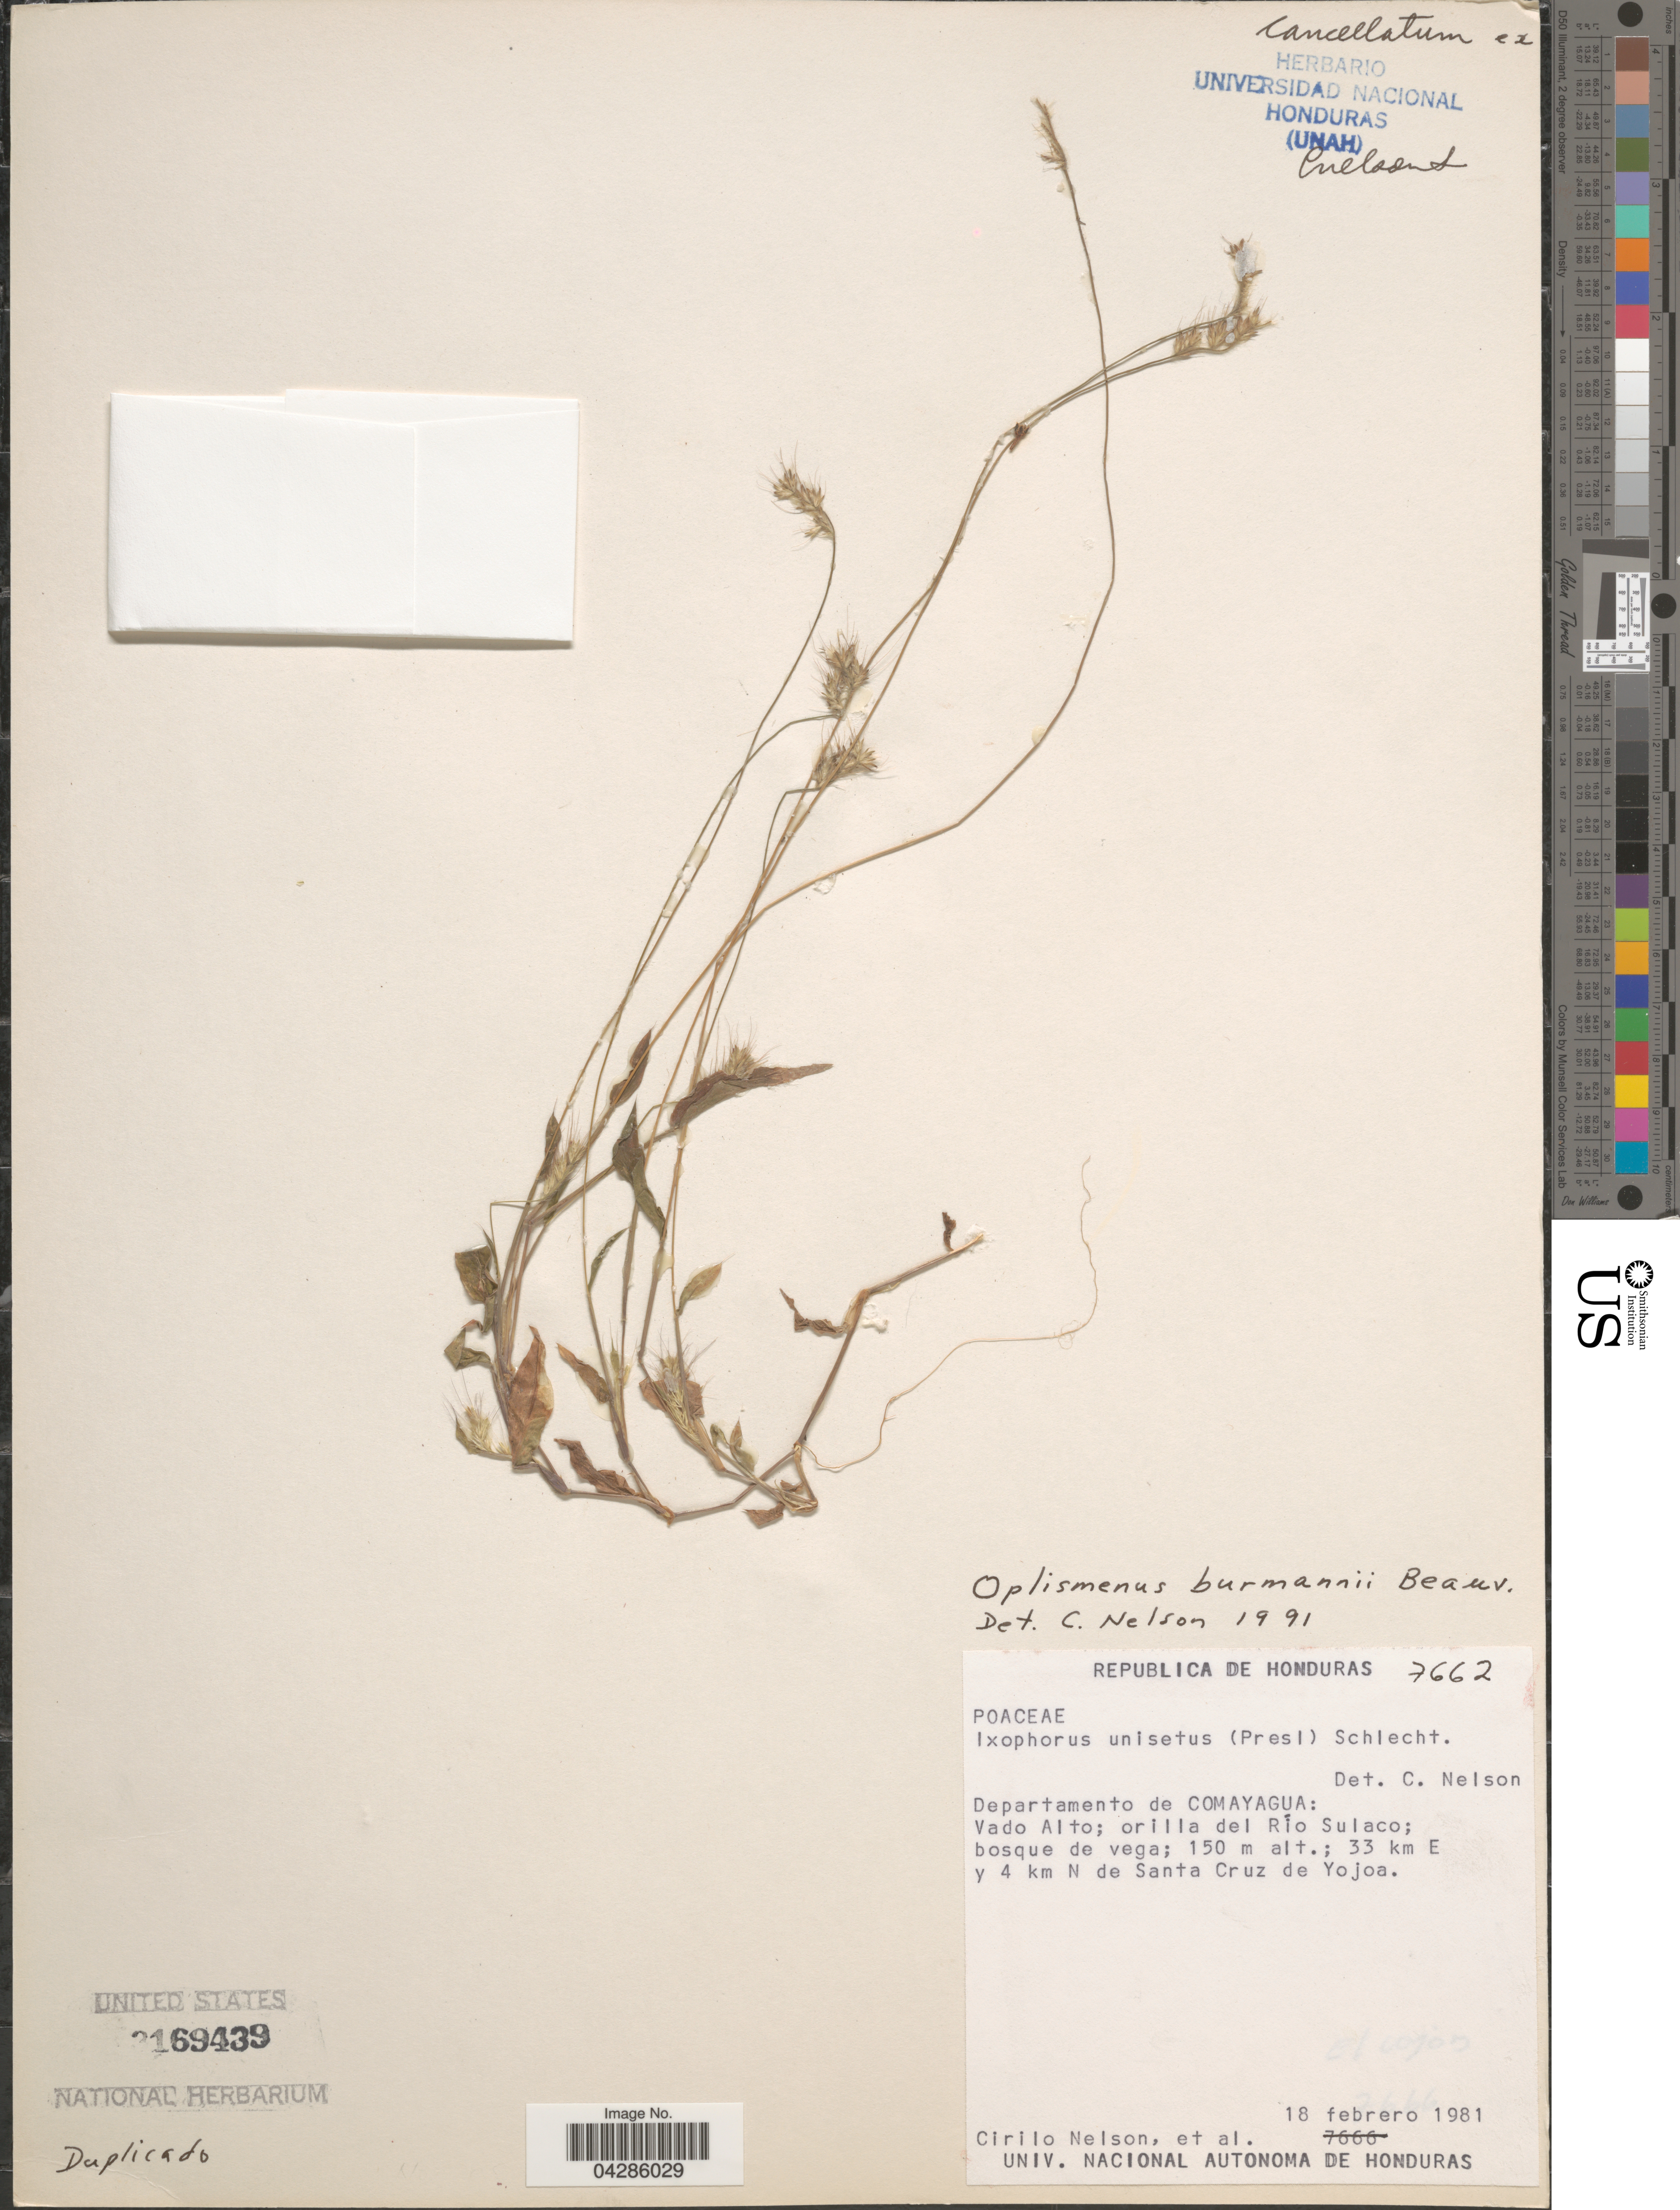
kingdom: Plantae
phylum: Tracheophyta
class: Liliopsida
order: Poales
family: Poaceae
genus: Oplismenus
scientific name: Oplismenus burmannii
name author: (Retz.) P. Beauv.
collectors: C. Nelson & et al.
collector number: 7662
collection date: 1981-02-18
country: Honduras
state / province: Comayagua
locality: Republica de Honduras. Departamento de Comayagua: Vado Alto; orilla del Río Sulaco; bosque de vega; 33 km E y 4 km N de Santa Cruz de Yojoa.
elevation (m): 150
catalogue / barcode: US 3169439